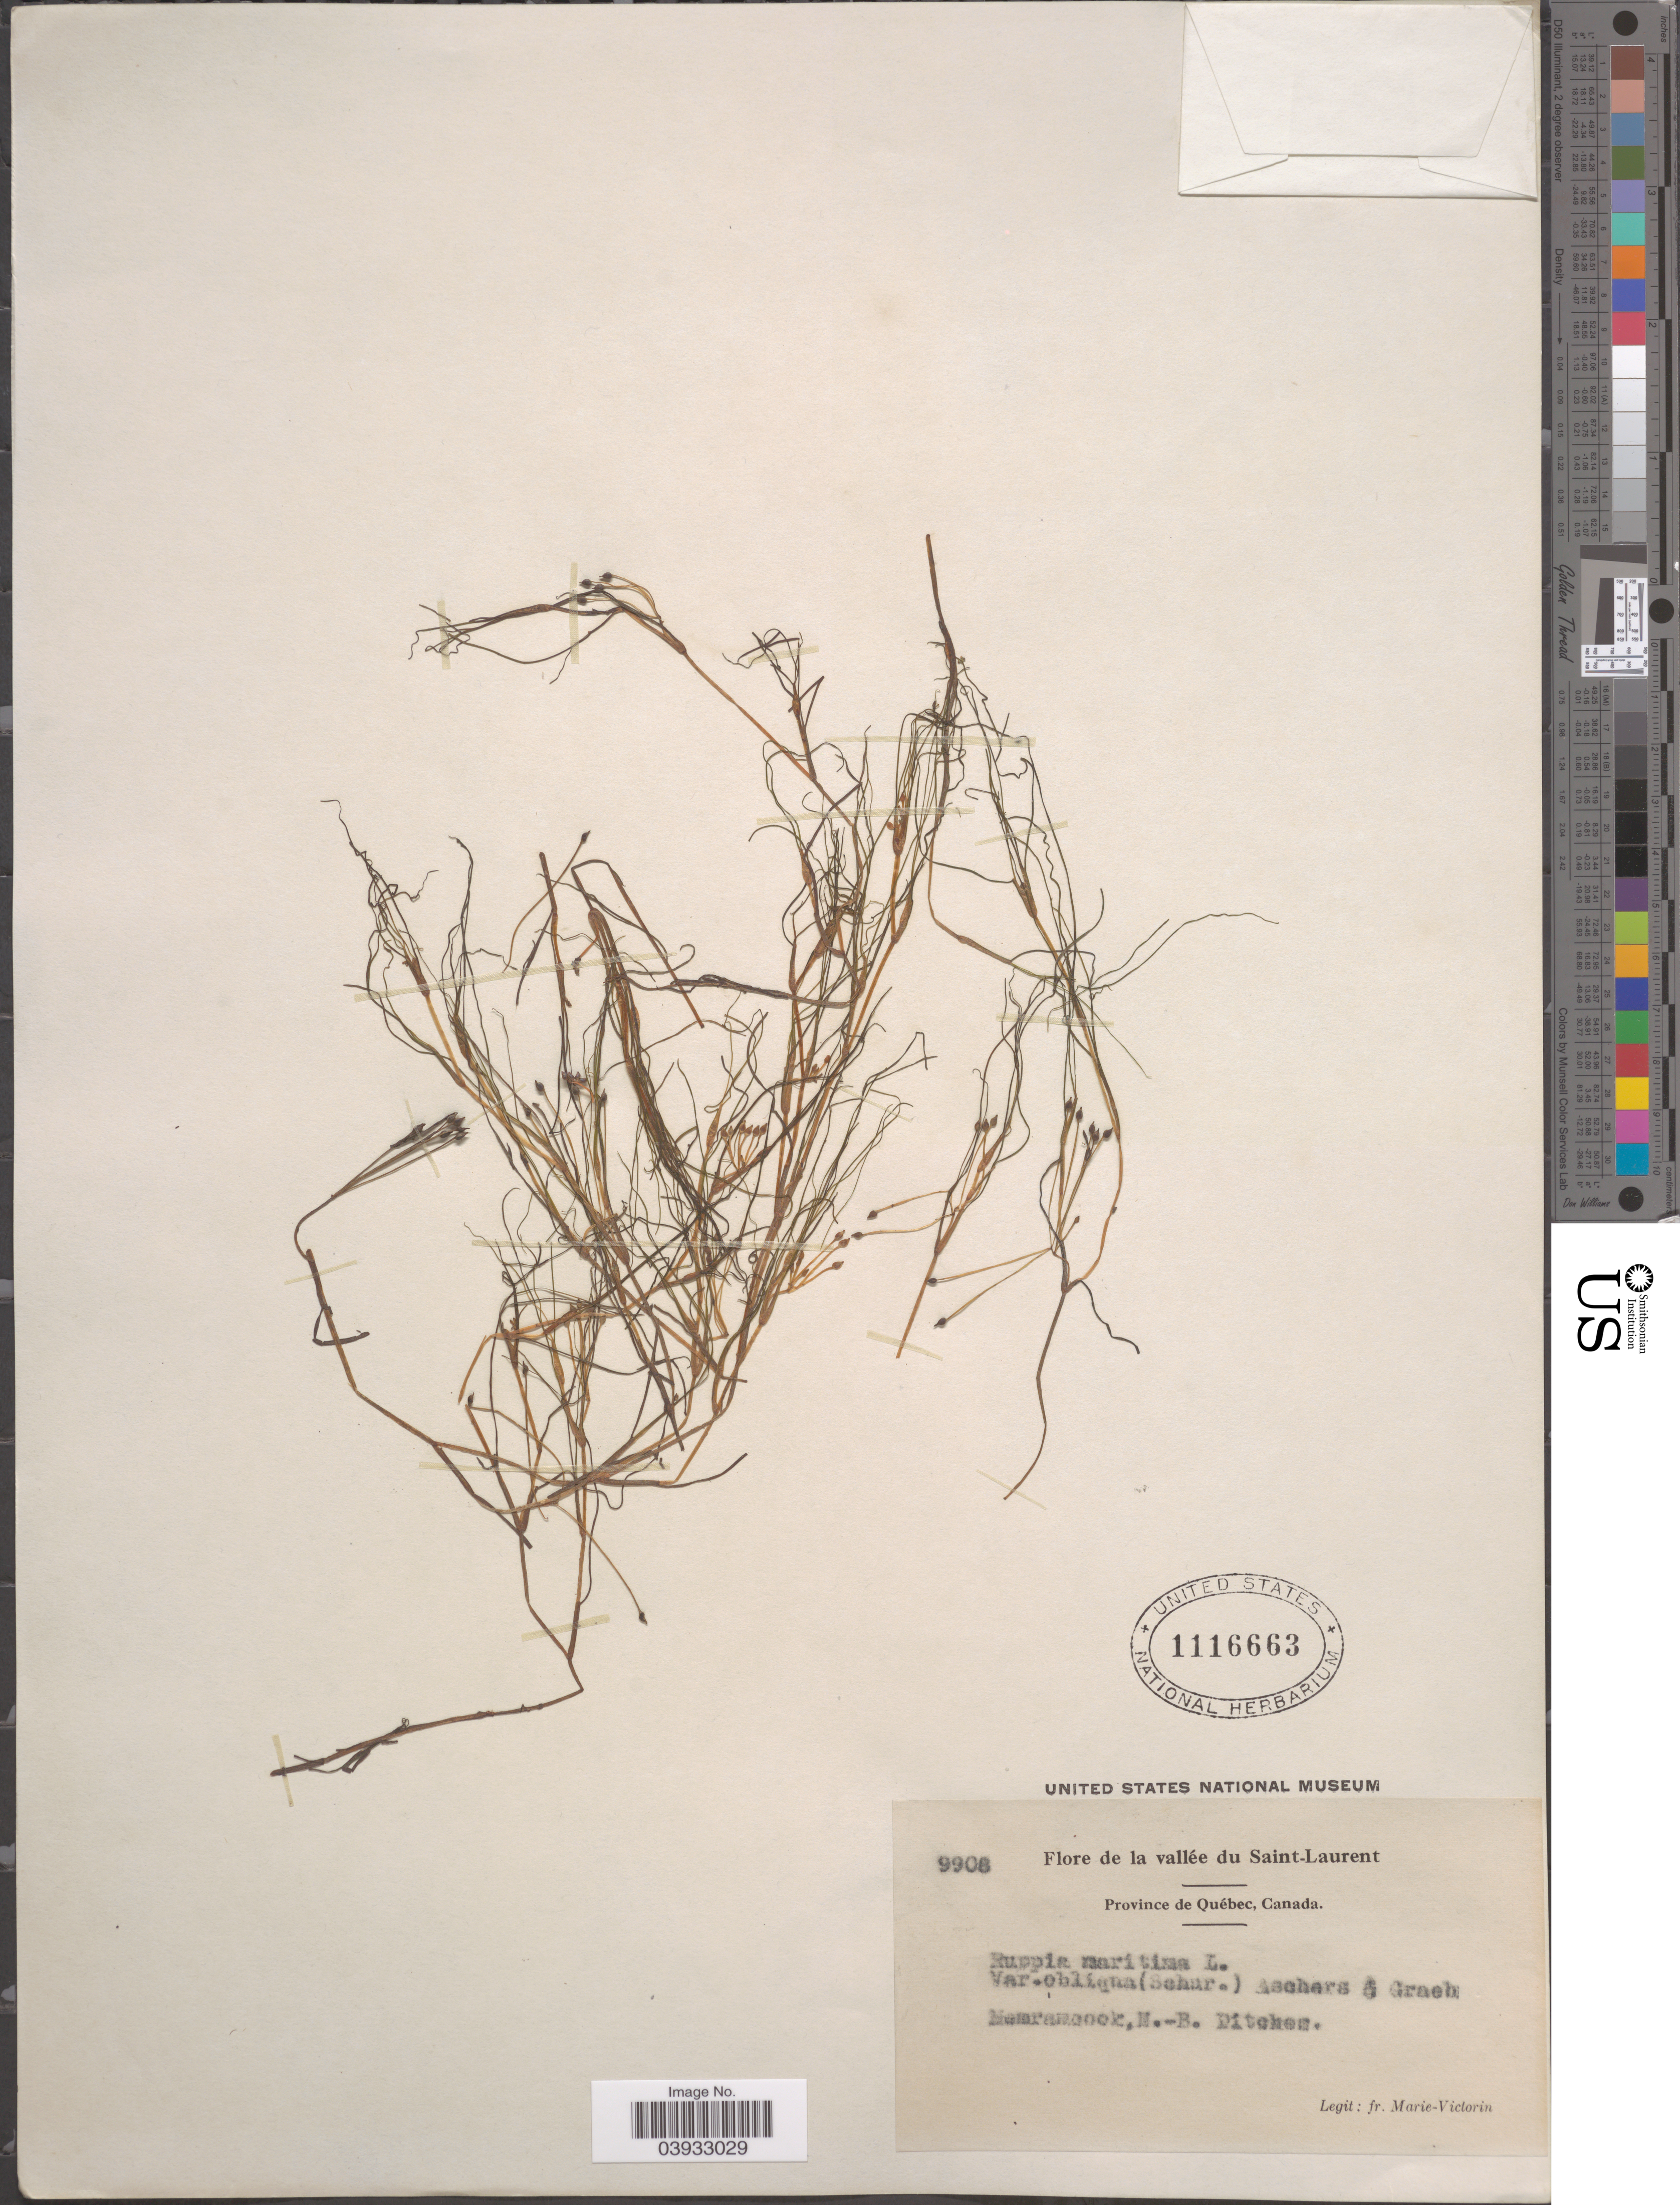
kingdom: Plantae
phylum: Tracheophyta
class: Liliopsida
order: Alismatales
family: Ruppiaceae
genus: Ruppia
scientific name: Ruppia maritima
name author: L.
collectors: Fr. Marie-Victorin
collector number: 9908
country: Canada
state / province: Quebec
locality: La vallée du Saint-Laurent. Memramcook, N.-B.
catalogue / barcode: US 1116663